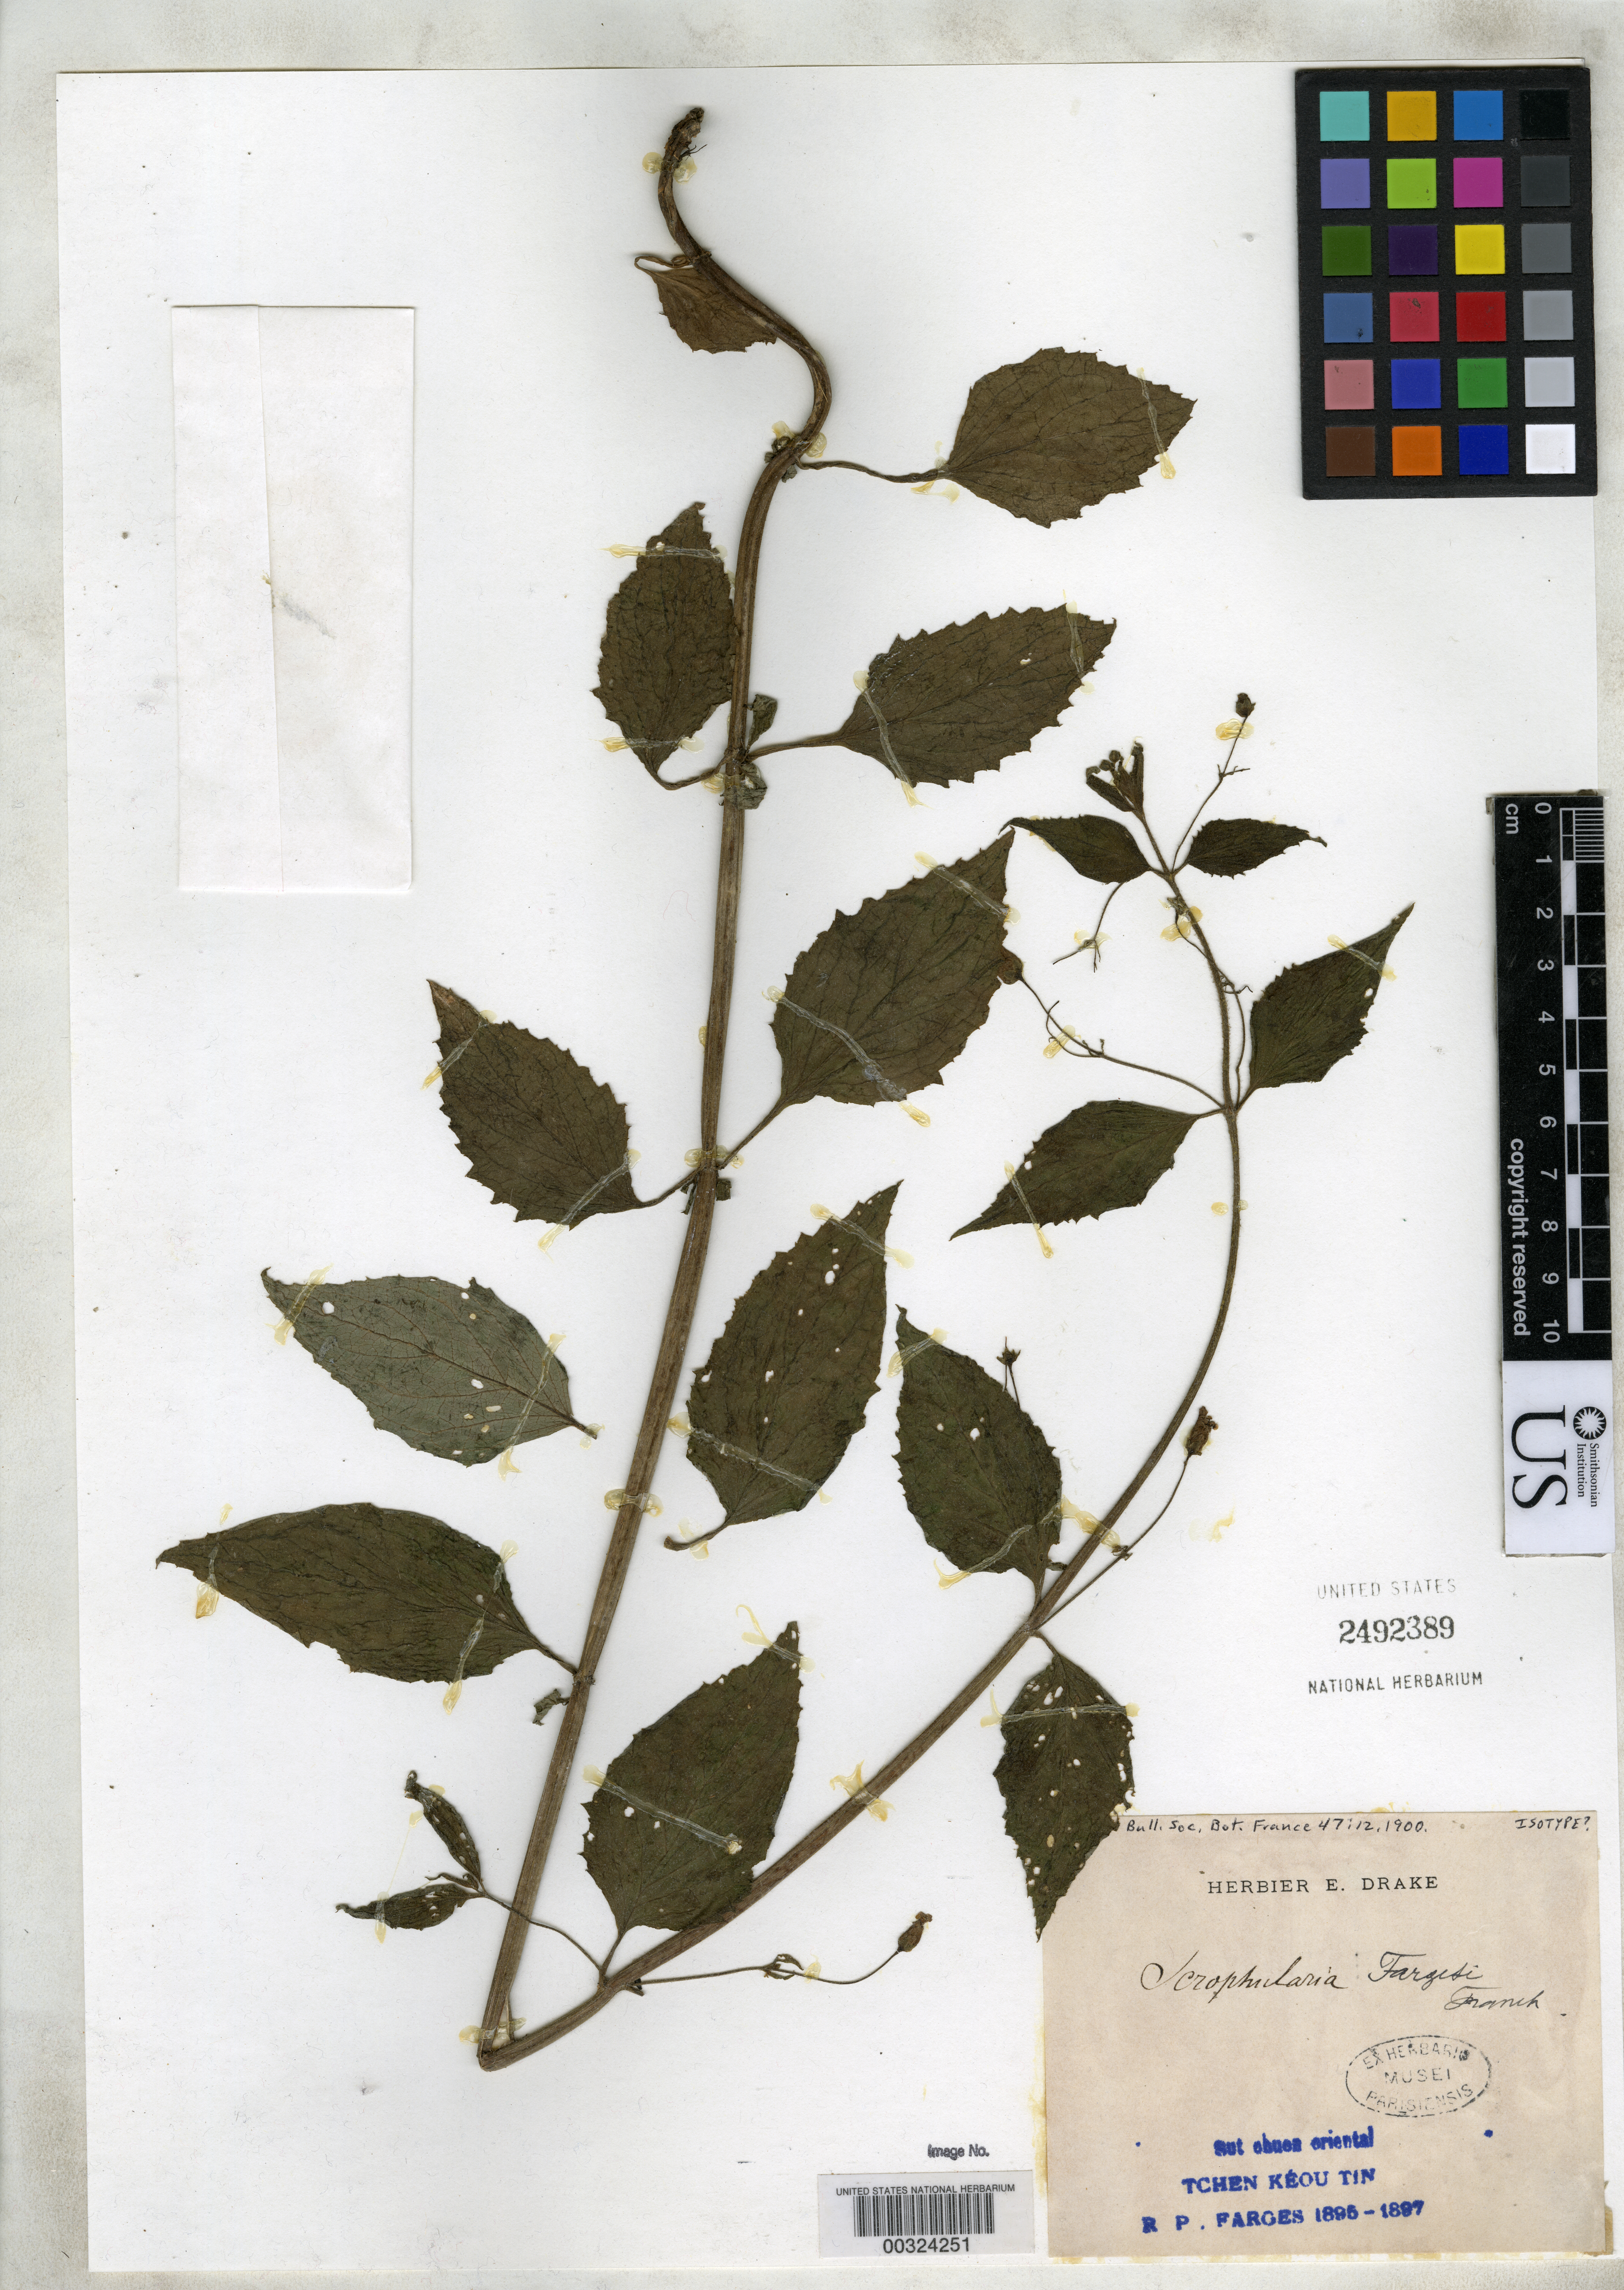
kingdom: Plantae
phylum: Tracheophyta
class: Magnoliopsida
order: Lamiales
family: Scrophulariaceae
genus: Scrophularia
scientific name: Scrophularia fargesi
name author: Franch.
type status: Possible Isotype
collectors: P. G. Farges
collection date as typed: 1895 to -- --- 1897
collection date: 1895/1897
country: China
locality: Tchen Keou Tin.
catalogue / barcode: US 2492389